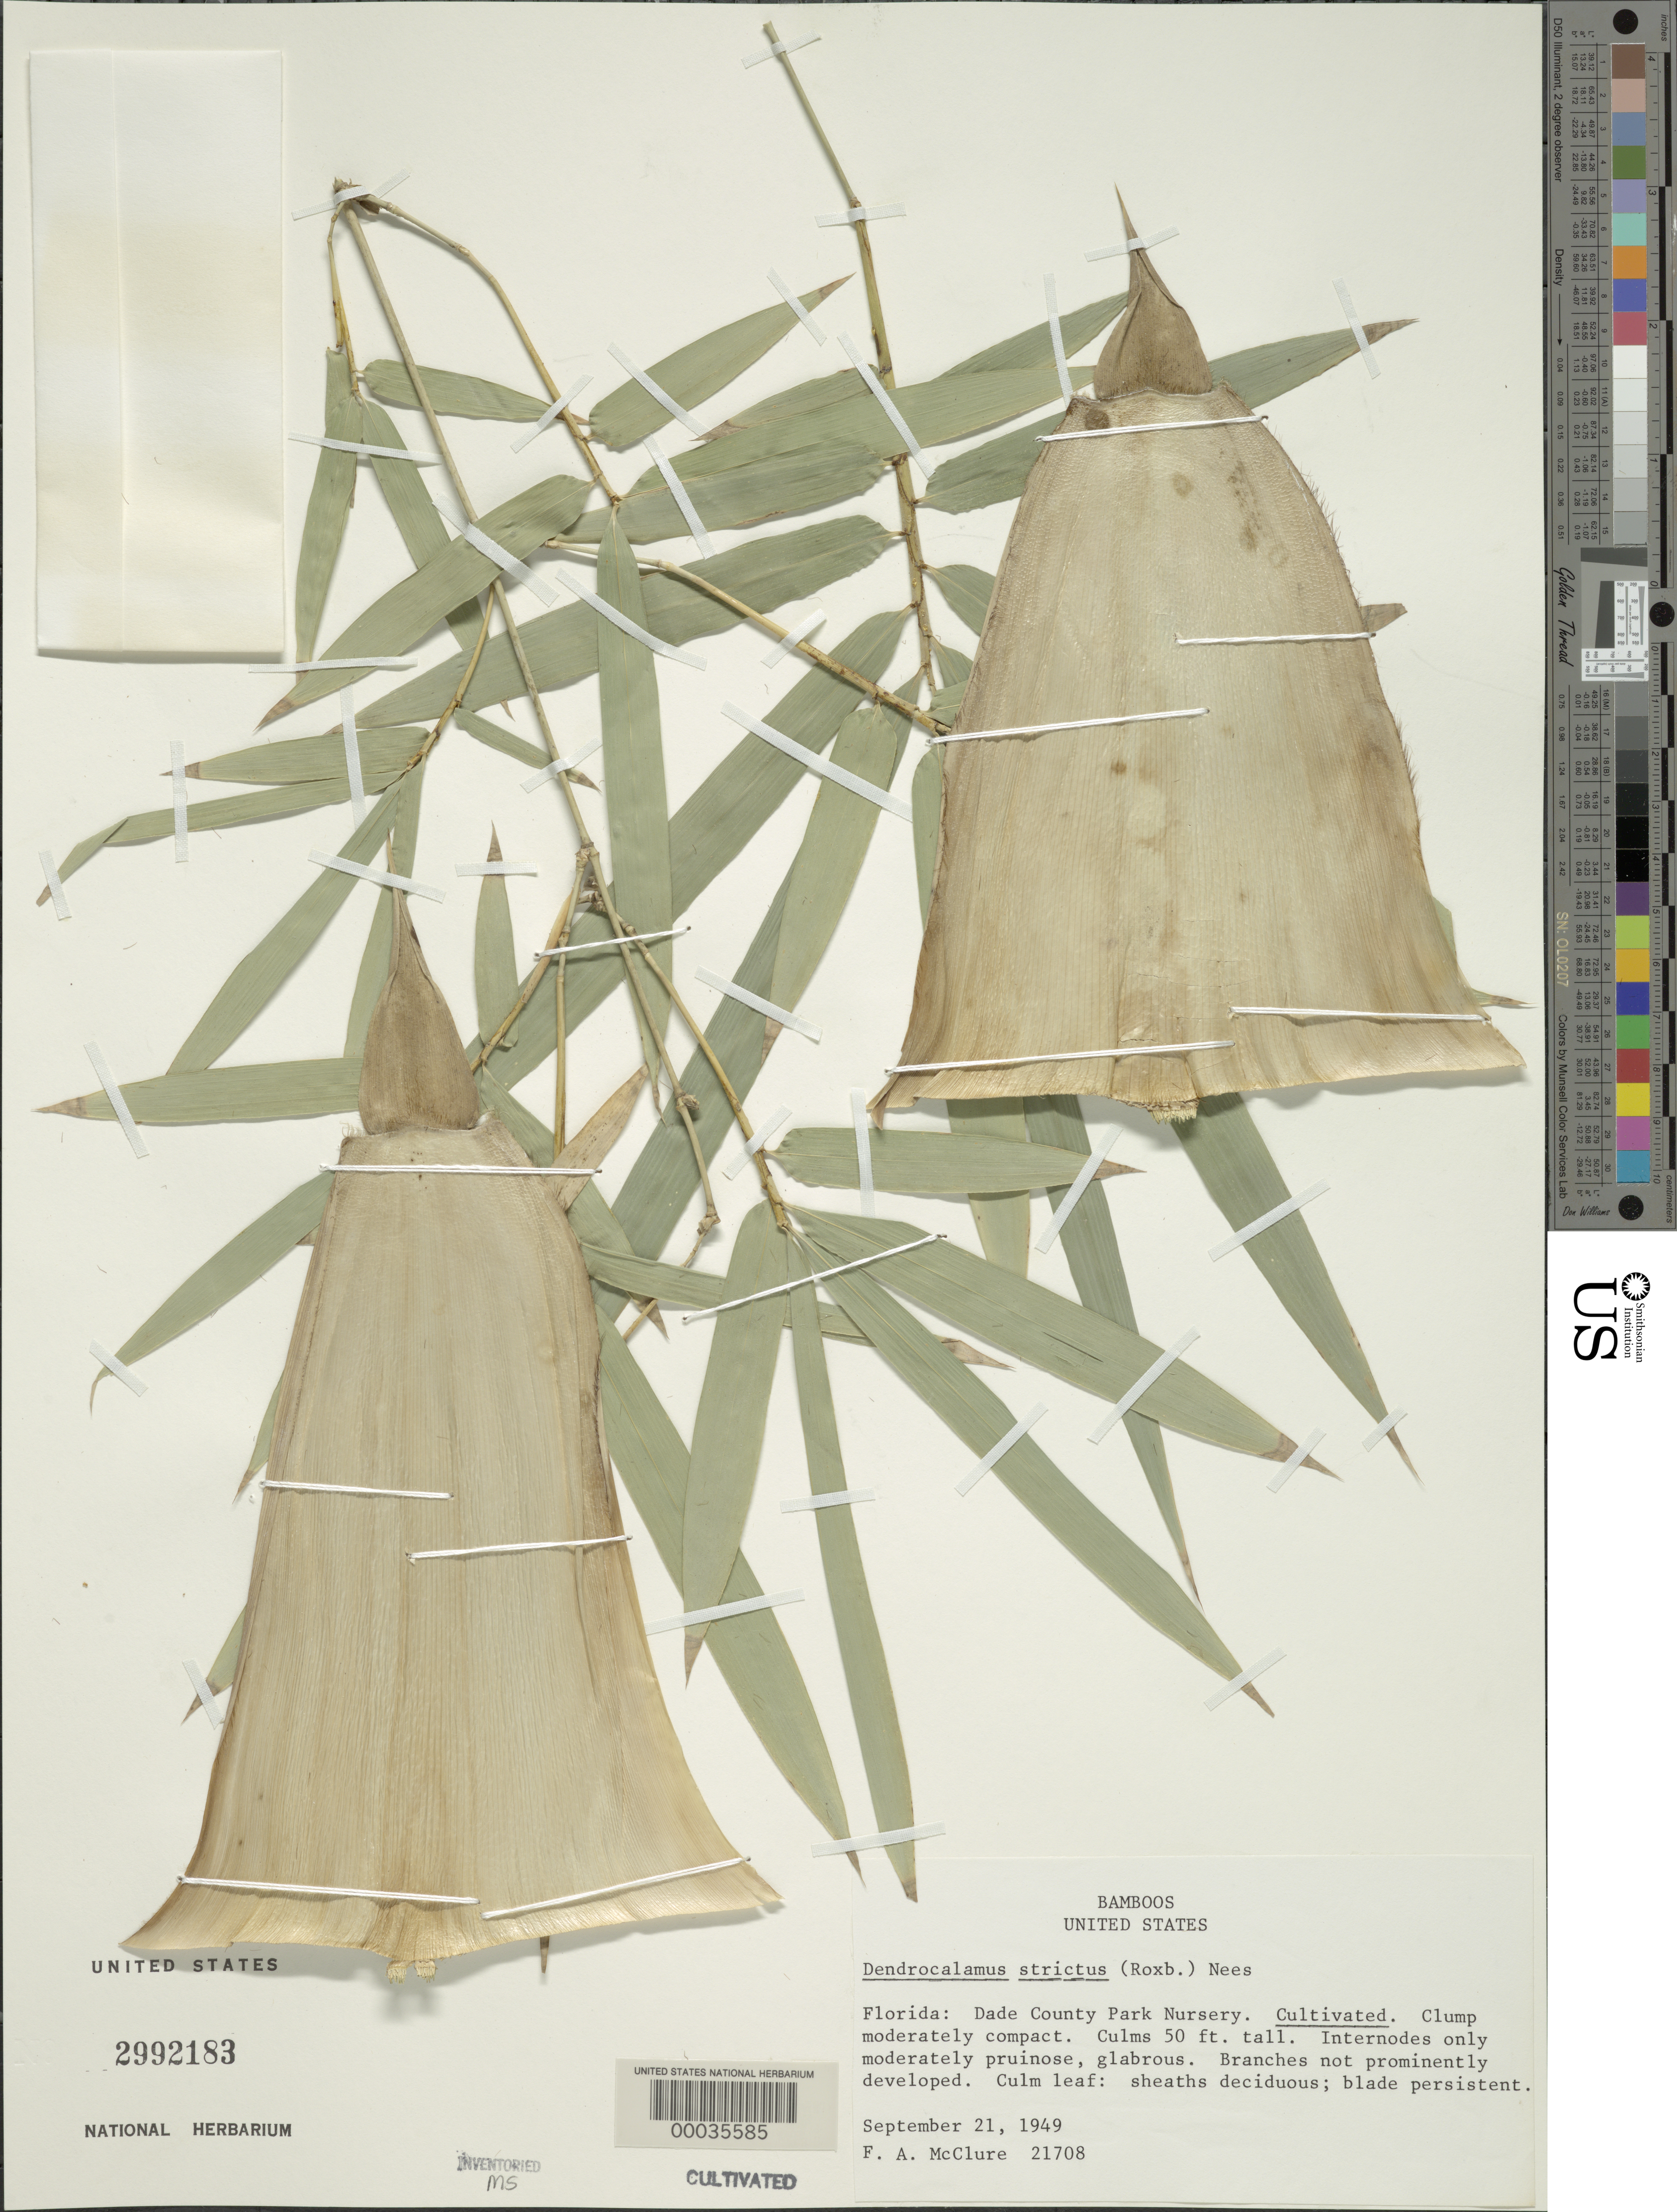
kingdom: Plantae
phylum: Tracheophyta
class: Liliopsida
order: Poales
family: Poaceae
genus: Dendrocalamus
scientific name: Dendrocalamus strictus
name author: (Roxb.) Nees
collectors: F. A. McClure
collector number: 21708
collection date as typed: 21 Sep 1949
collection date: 1949-09-21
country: United States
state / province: Florida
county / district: Dade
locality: Dade county park nursery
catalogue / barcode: US 2992183